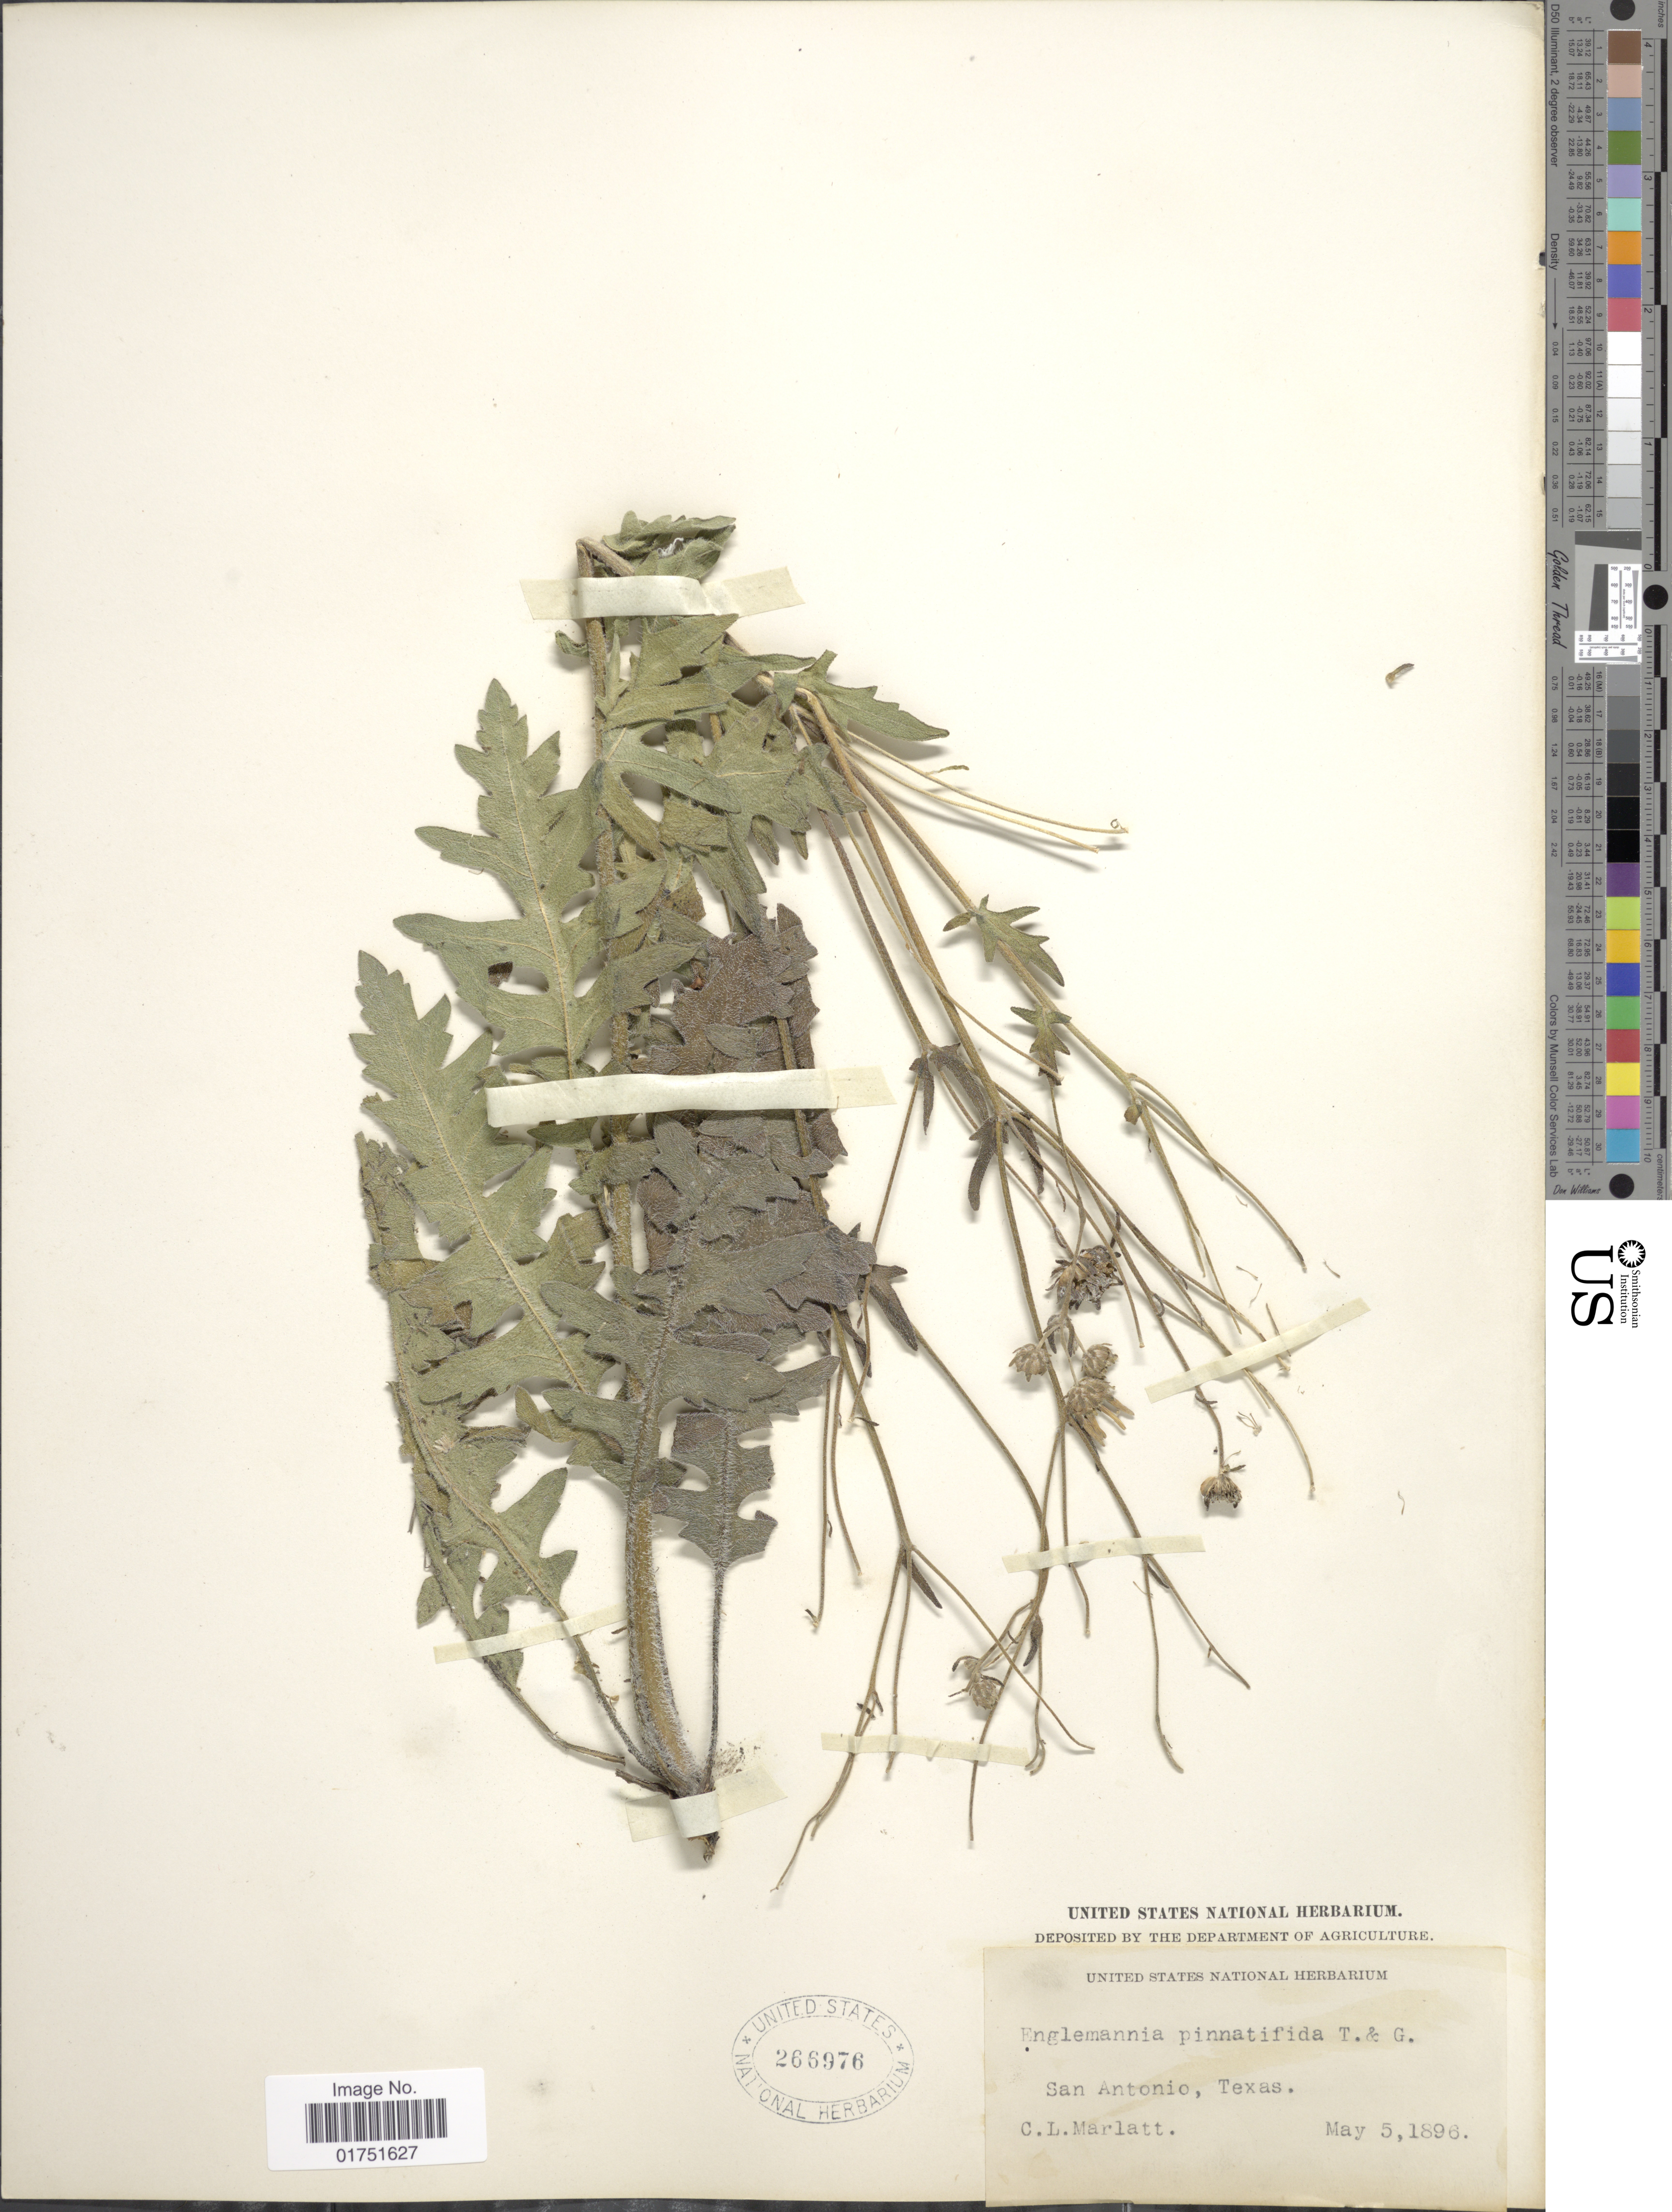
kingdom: Plantae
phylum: Tracheophyta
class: Magnoliopsida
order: Asterales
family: Asteraceae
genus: Engelmannia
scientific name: Engelmannia pinnatifida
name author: Torr. & A. Gray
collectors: C. Marlatt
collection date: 1896-05-05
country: United States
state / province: Texas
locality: San Antonio, Texas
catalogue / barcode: US 266976